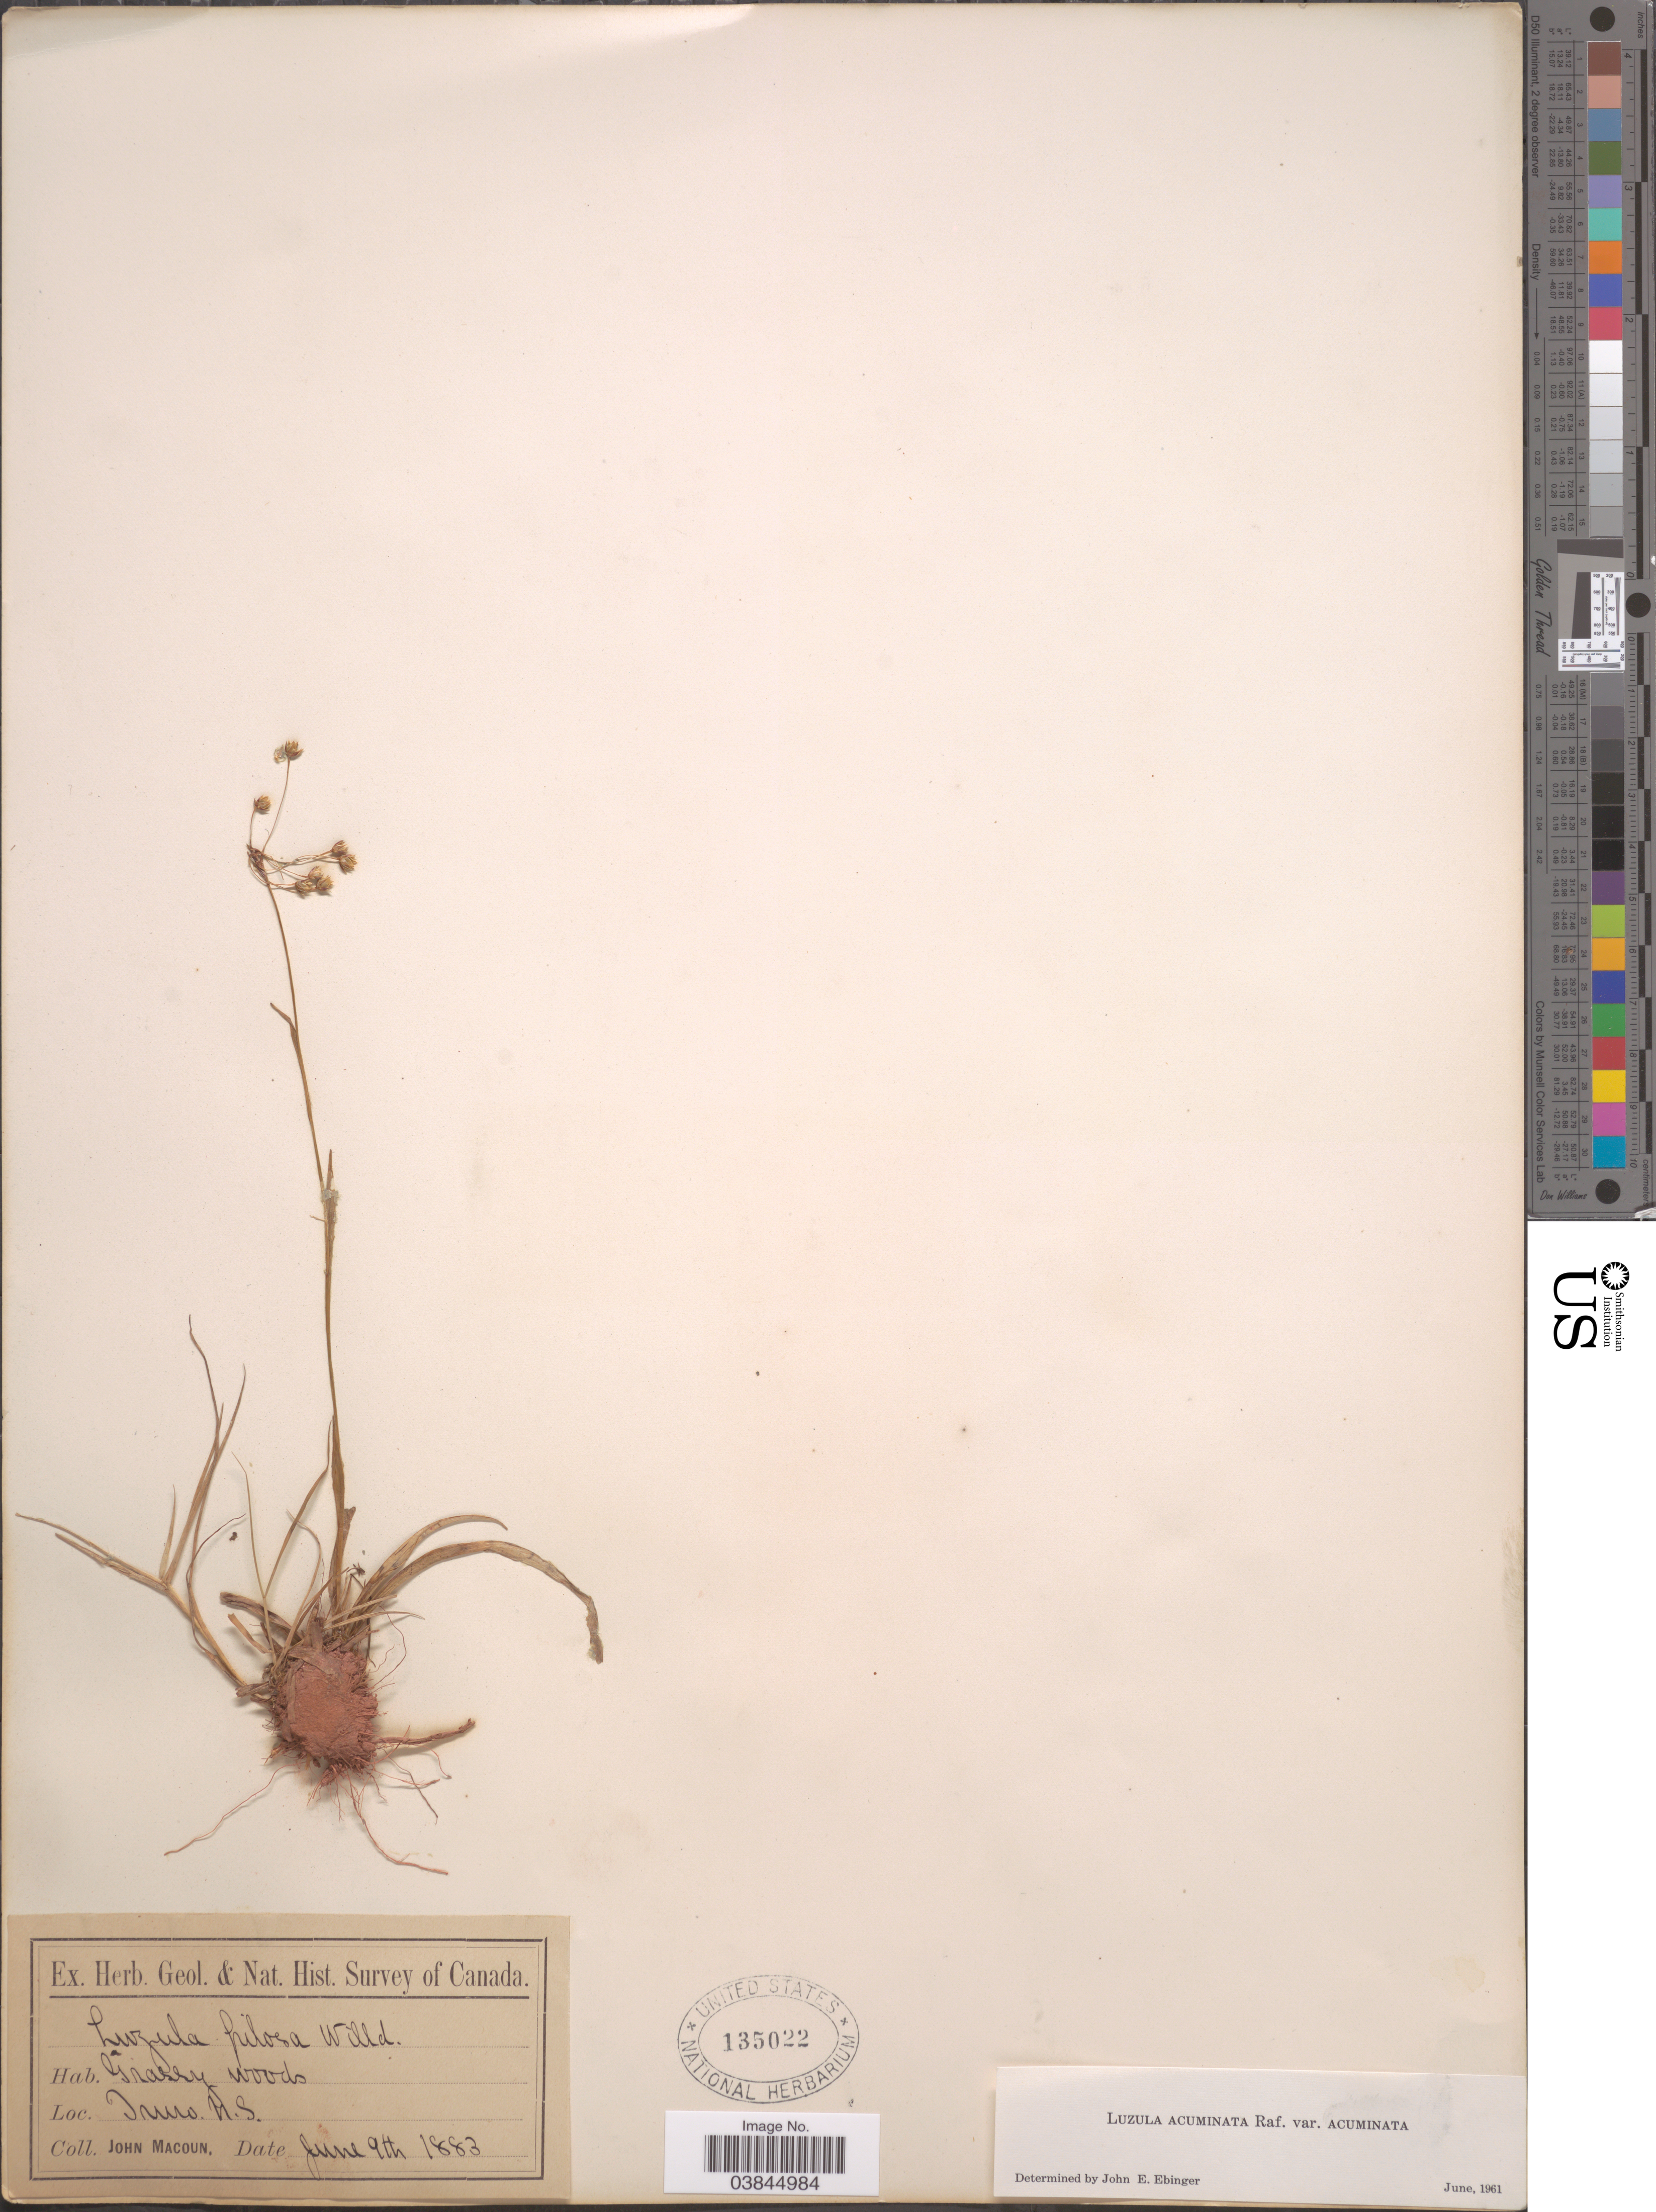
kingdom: Plantae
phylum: Tracheophyta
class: Liliopsida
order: Poales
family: Juncaceae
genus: Luzula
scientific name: Luzula acuminata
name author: Raf.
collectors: J. Macoun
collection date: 1883-06-09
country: Canada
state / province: Nova Scotia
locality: Truro.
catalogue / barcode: US 135022